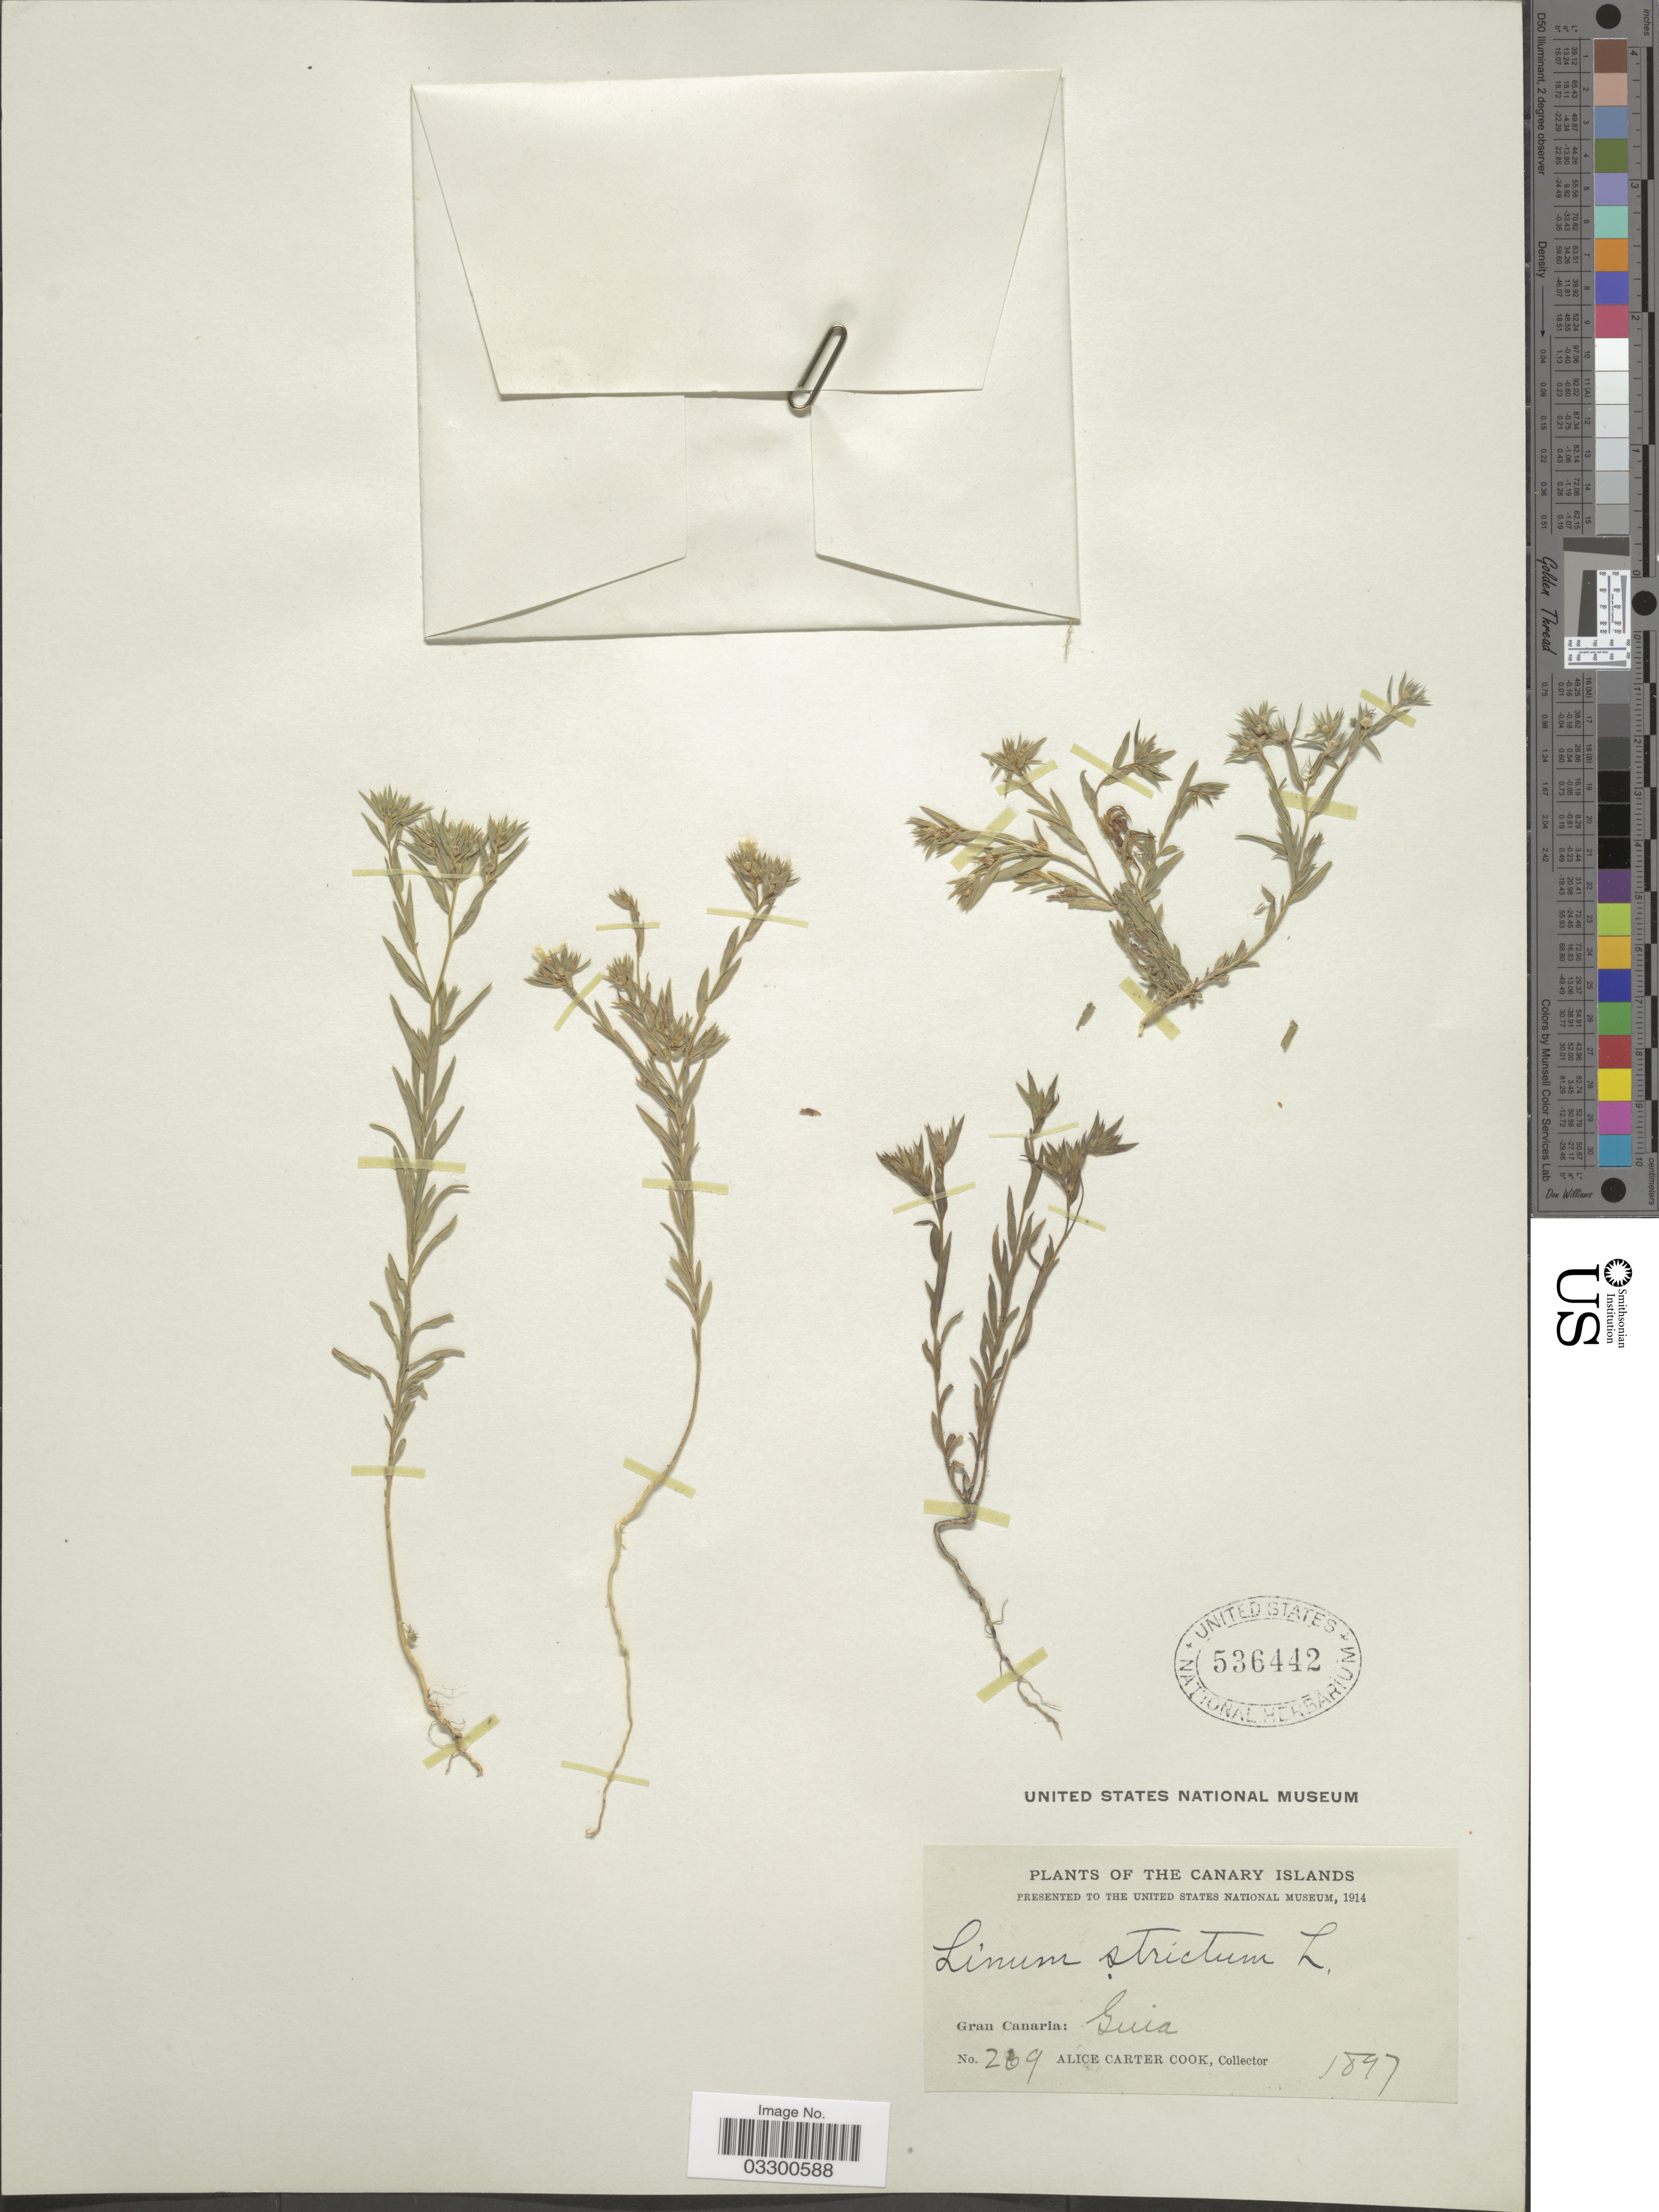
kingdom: Plantae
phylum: Tracheophyta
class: Magnoliopsida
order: Malpighiales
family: Linaceae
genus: Linum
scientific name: Linum spicatum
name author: Pers.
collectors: Alice C. Cook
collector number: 269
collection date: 1897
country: Spain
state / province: Canarias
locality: The Canary Islands. Gran Canaria: Guia.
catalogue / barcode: US 536442